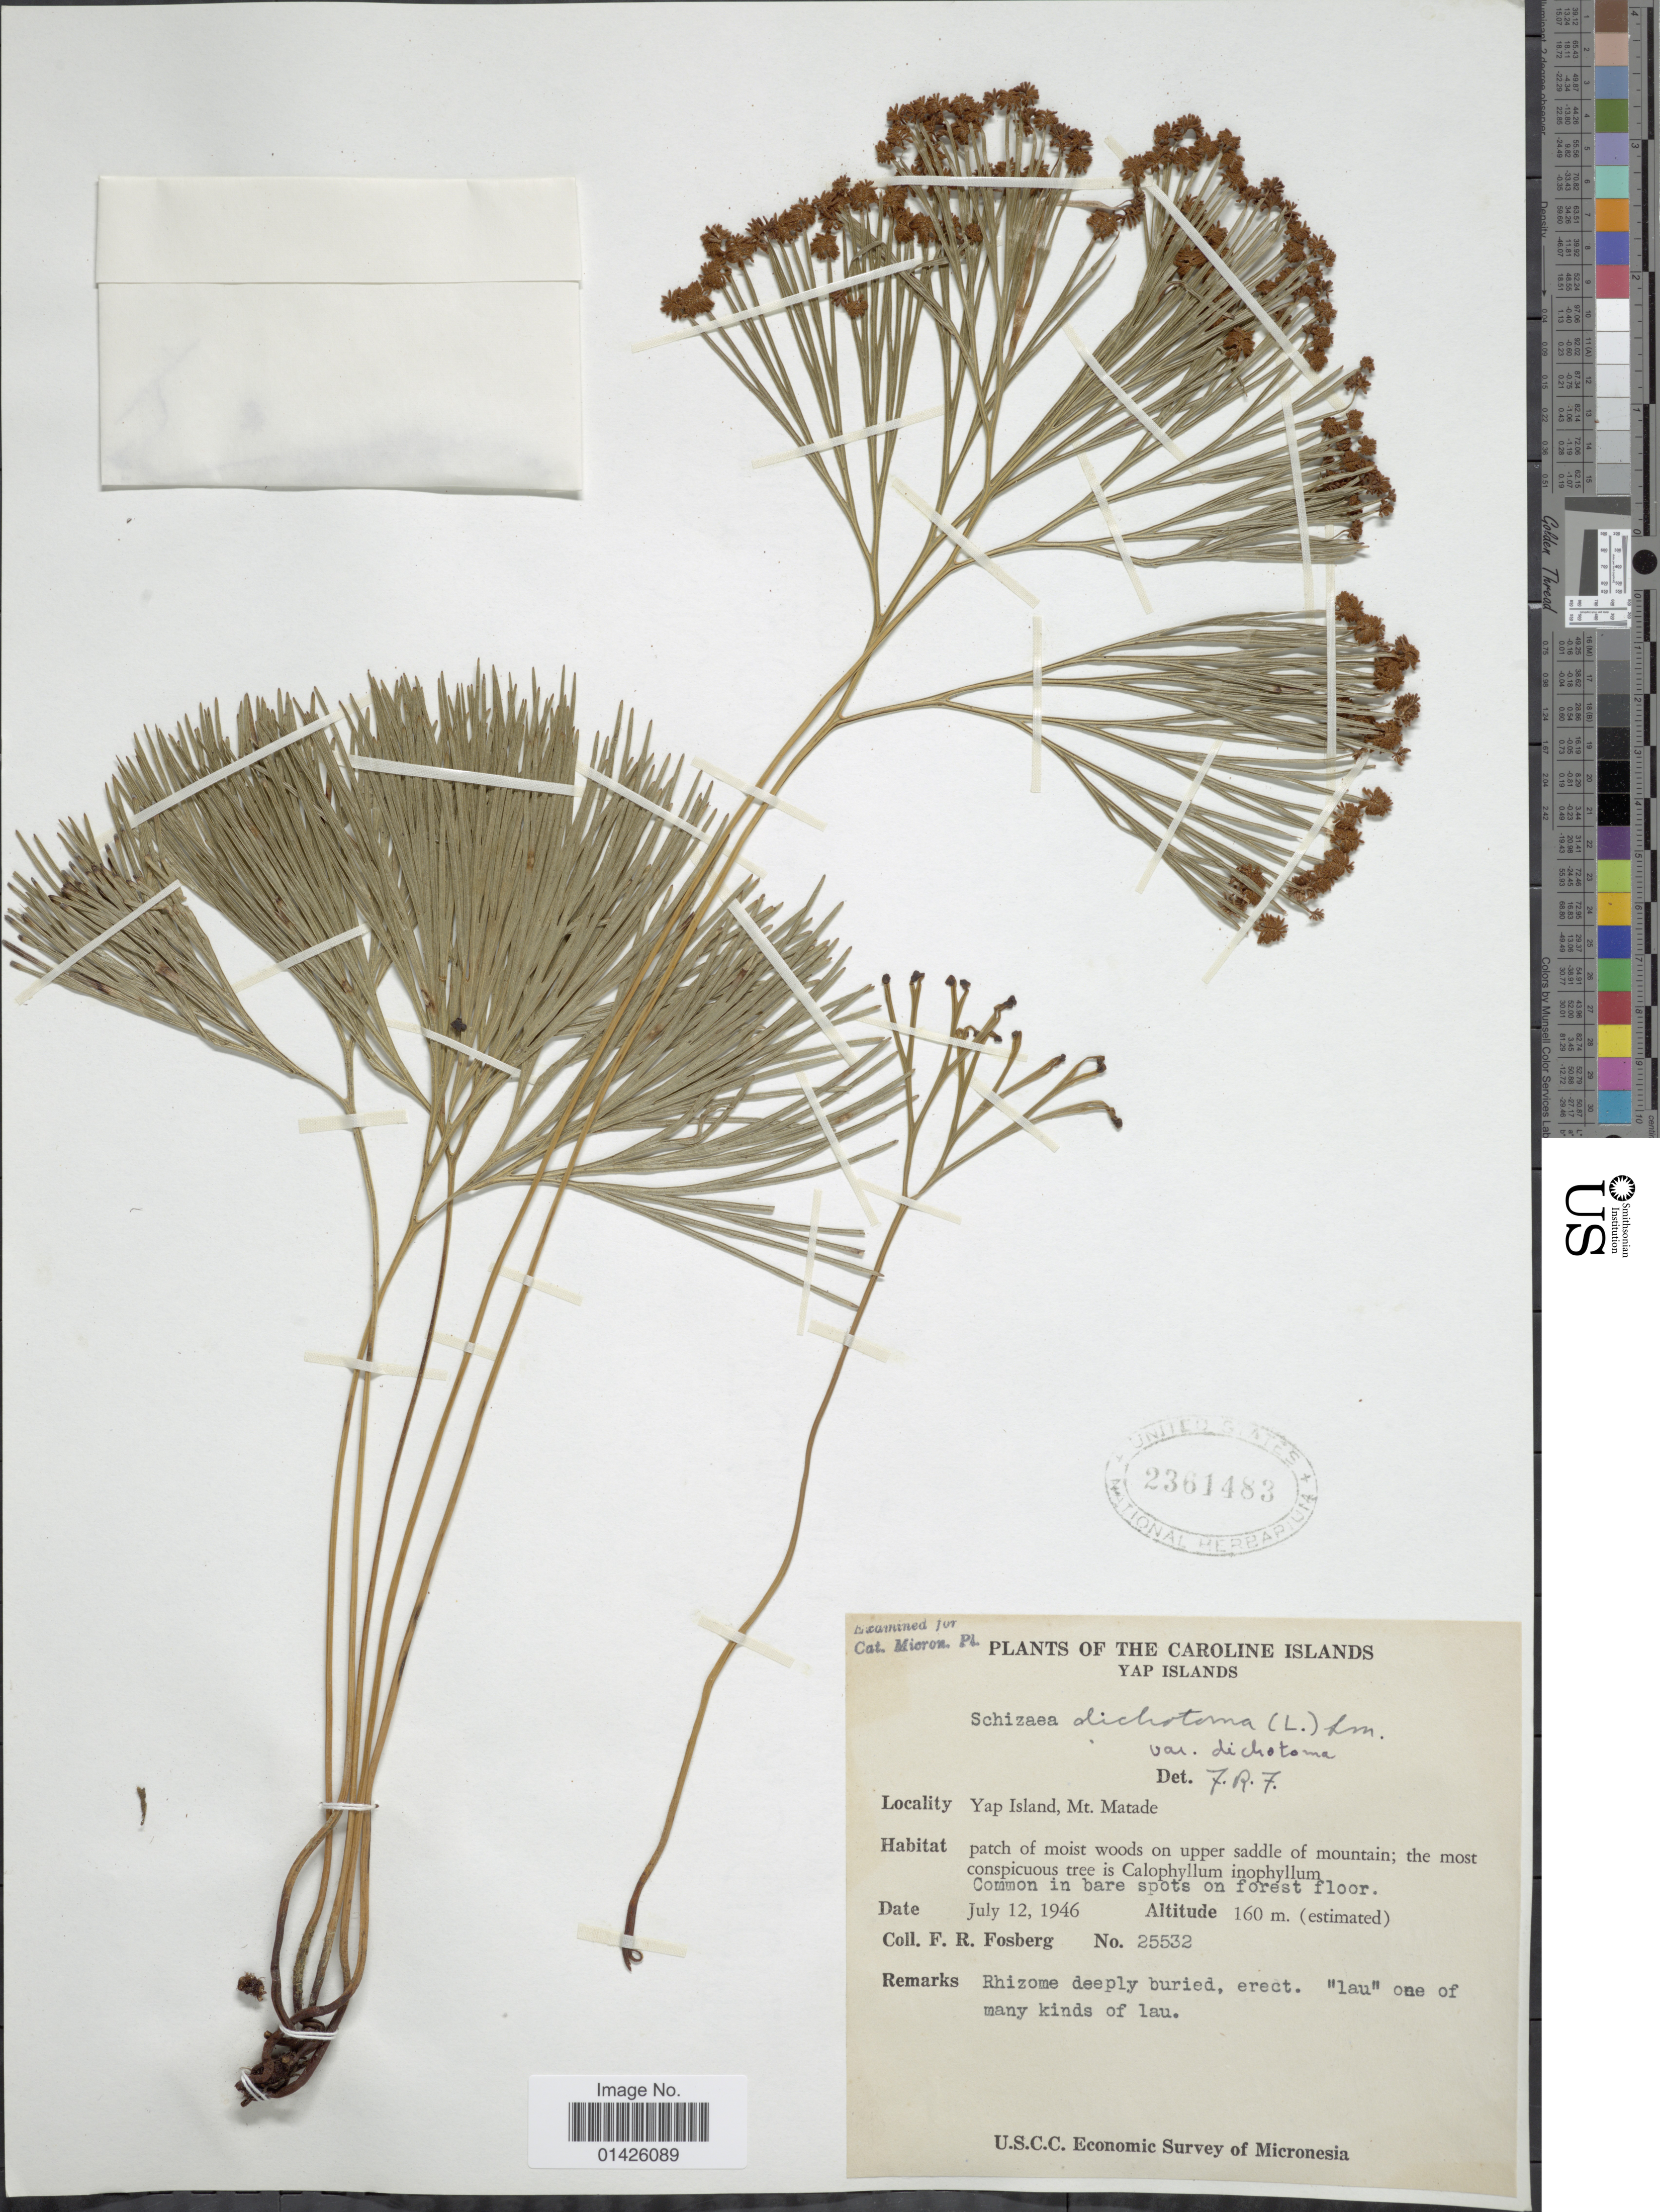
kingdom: Plantae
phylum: Tracheophyta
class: Polypodiopsida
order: Schizaeales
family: Schizaeaceae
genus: Schizaea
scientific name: Schizaea dichotoma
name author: (L.) J. Sm.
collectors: F. R. Fosberg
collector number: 25532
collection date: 1946-07-12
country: Micronesia, Federated States of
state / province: Yap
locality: The Caroline Islands, Yap Islands, Mt Matade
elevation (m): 160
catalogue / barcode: US 2361483